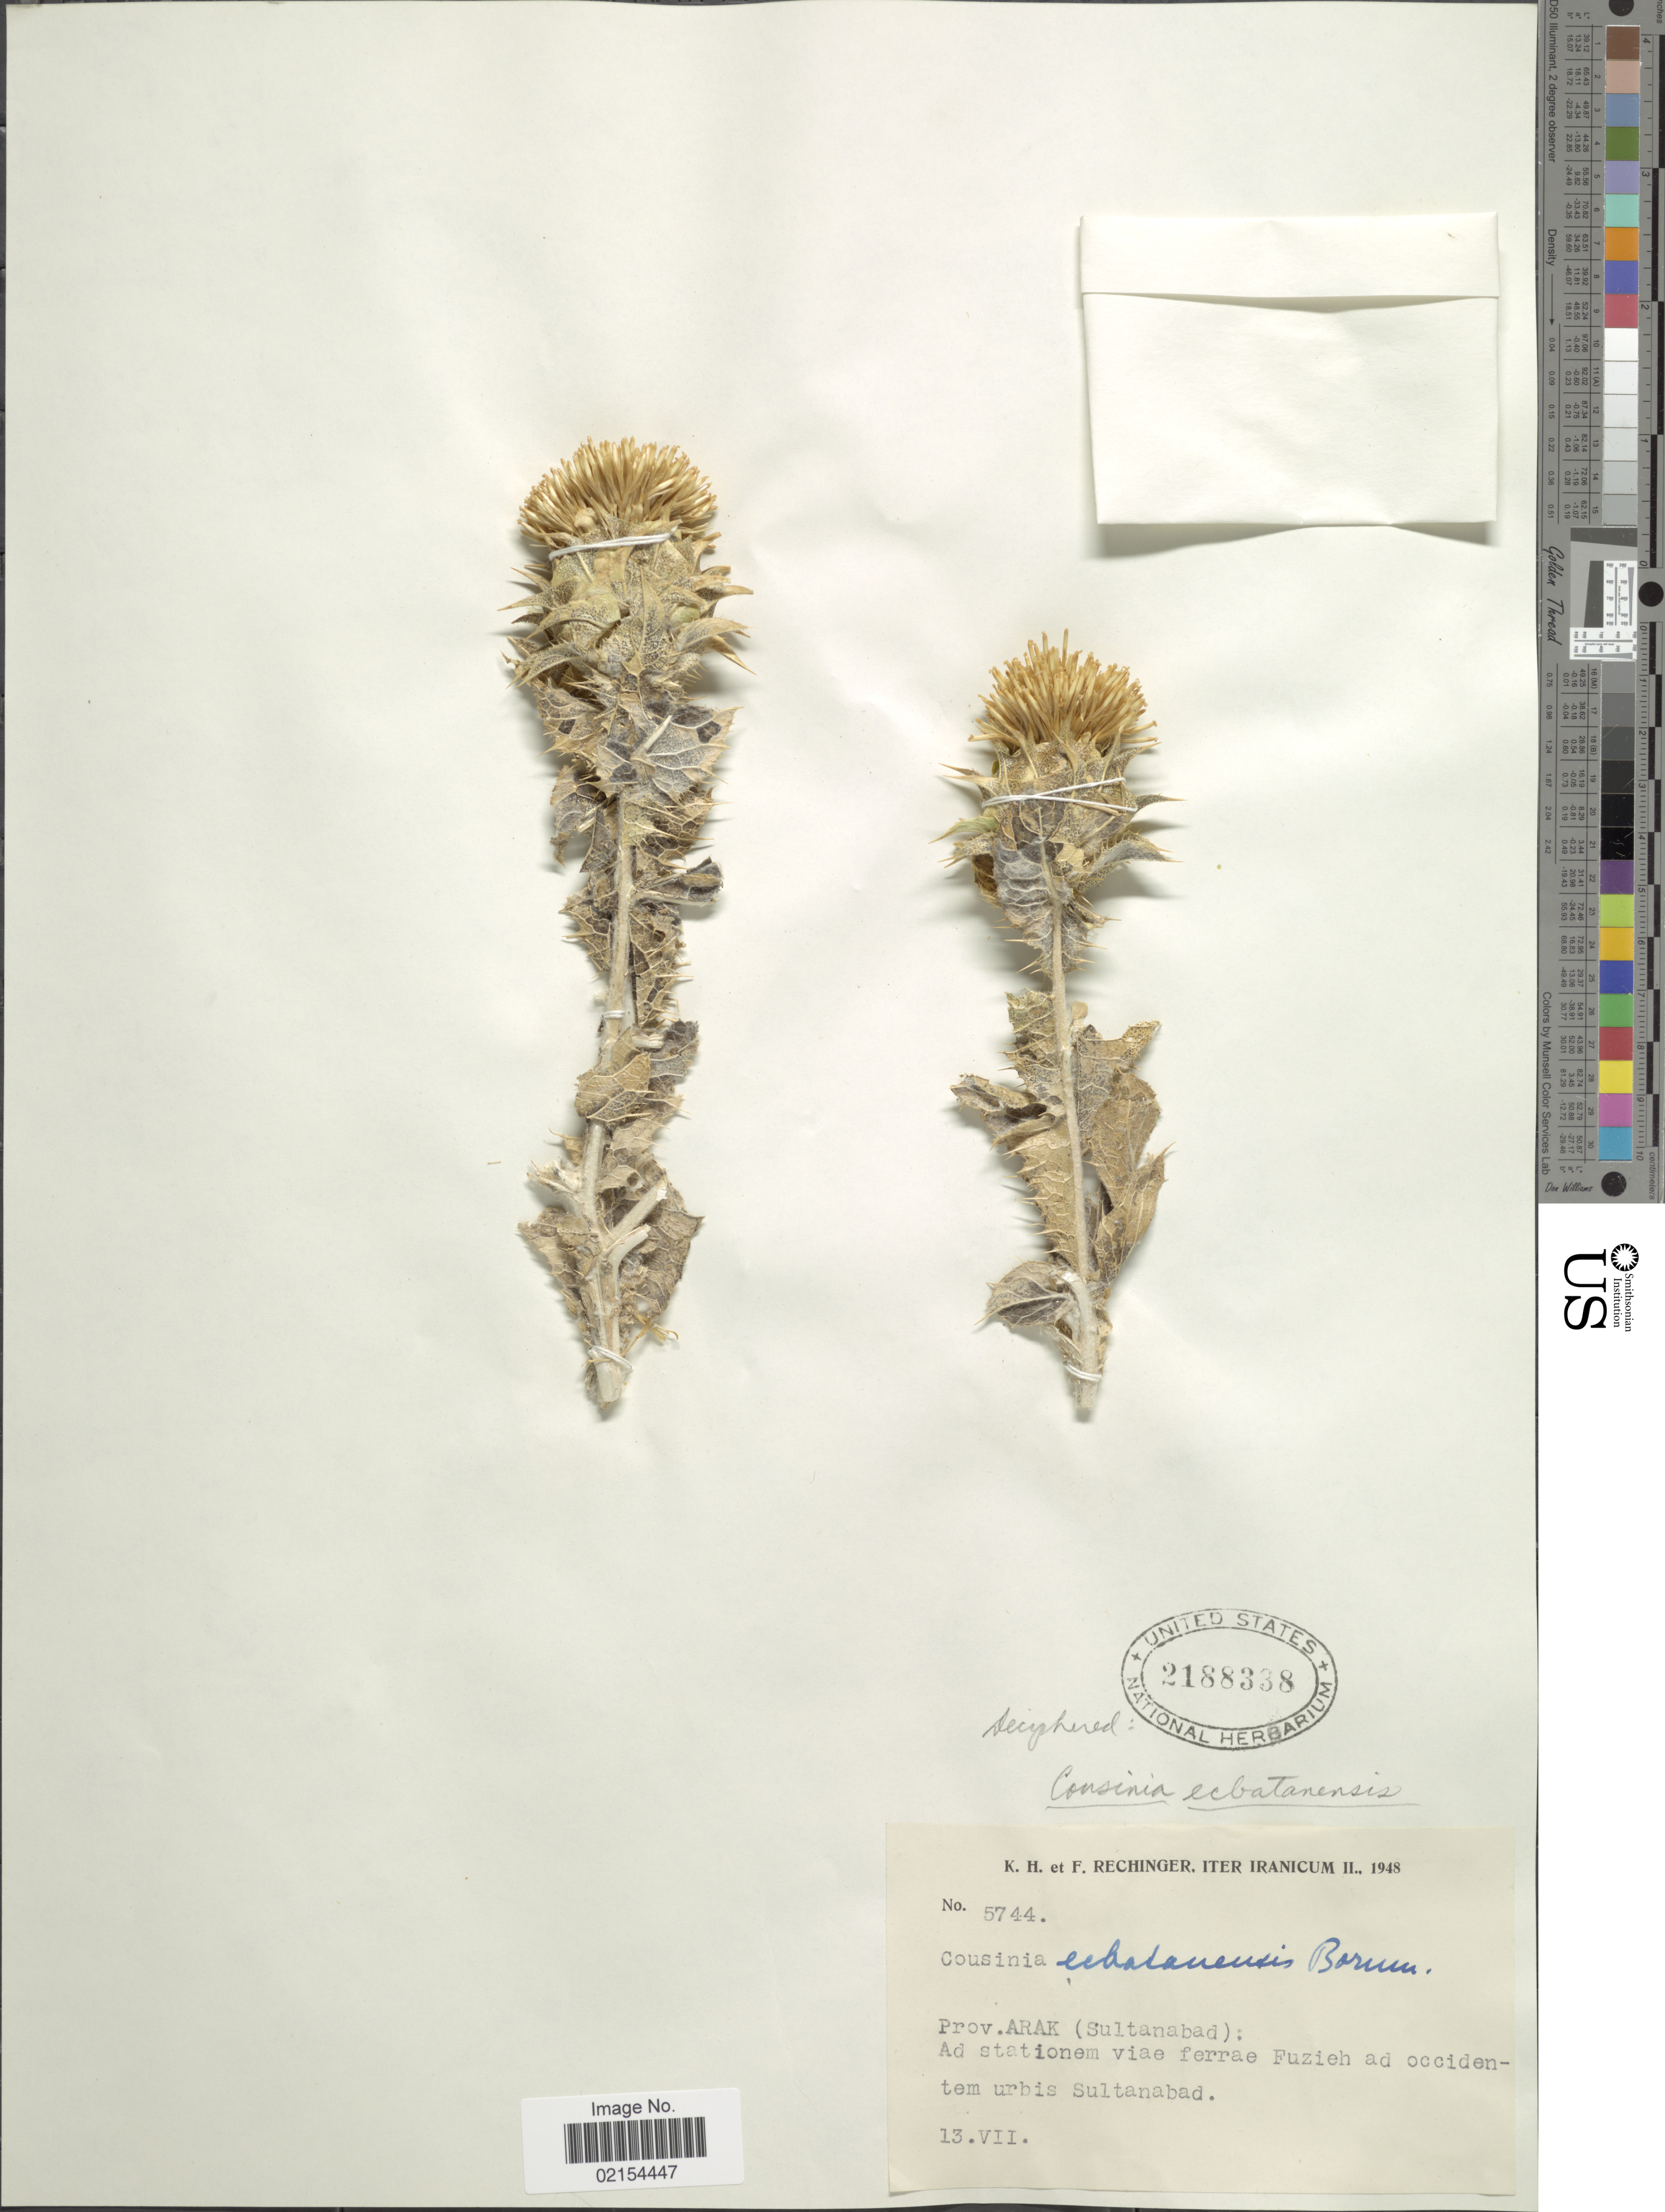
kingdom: Plantae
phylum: Tracheophyta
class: Magnoliopsida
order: Asterales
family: Asteraceae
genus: Cousinia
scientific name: Cousinia ecbatanensis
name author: Bornm.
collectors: K. H. Rechinger & F. Rechinger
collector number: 5744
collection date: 1948-07-13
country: Iran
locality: Iter Iranicum, Prov. Arak (Sultanabad): Ad stationem viae ferrae Fuzieh ad occidentem urbis Sultanabad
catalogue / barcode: US 2188338